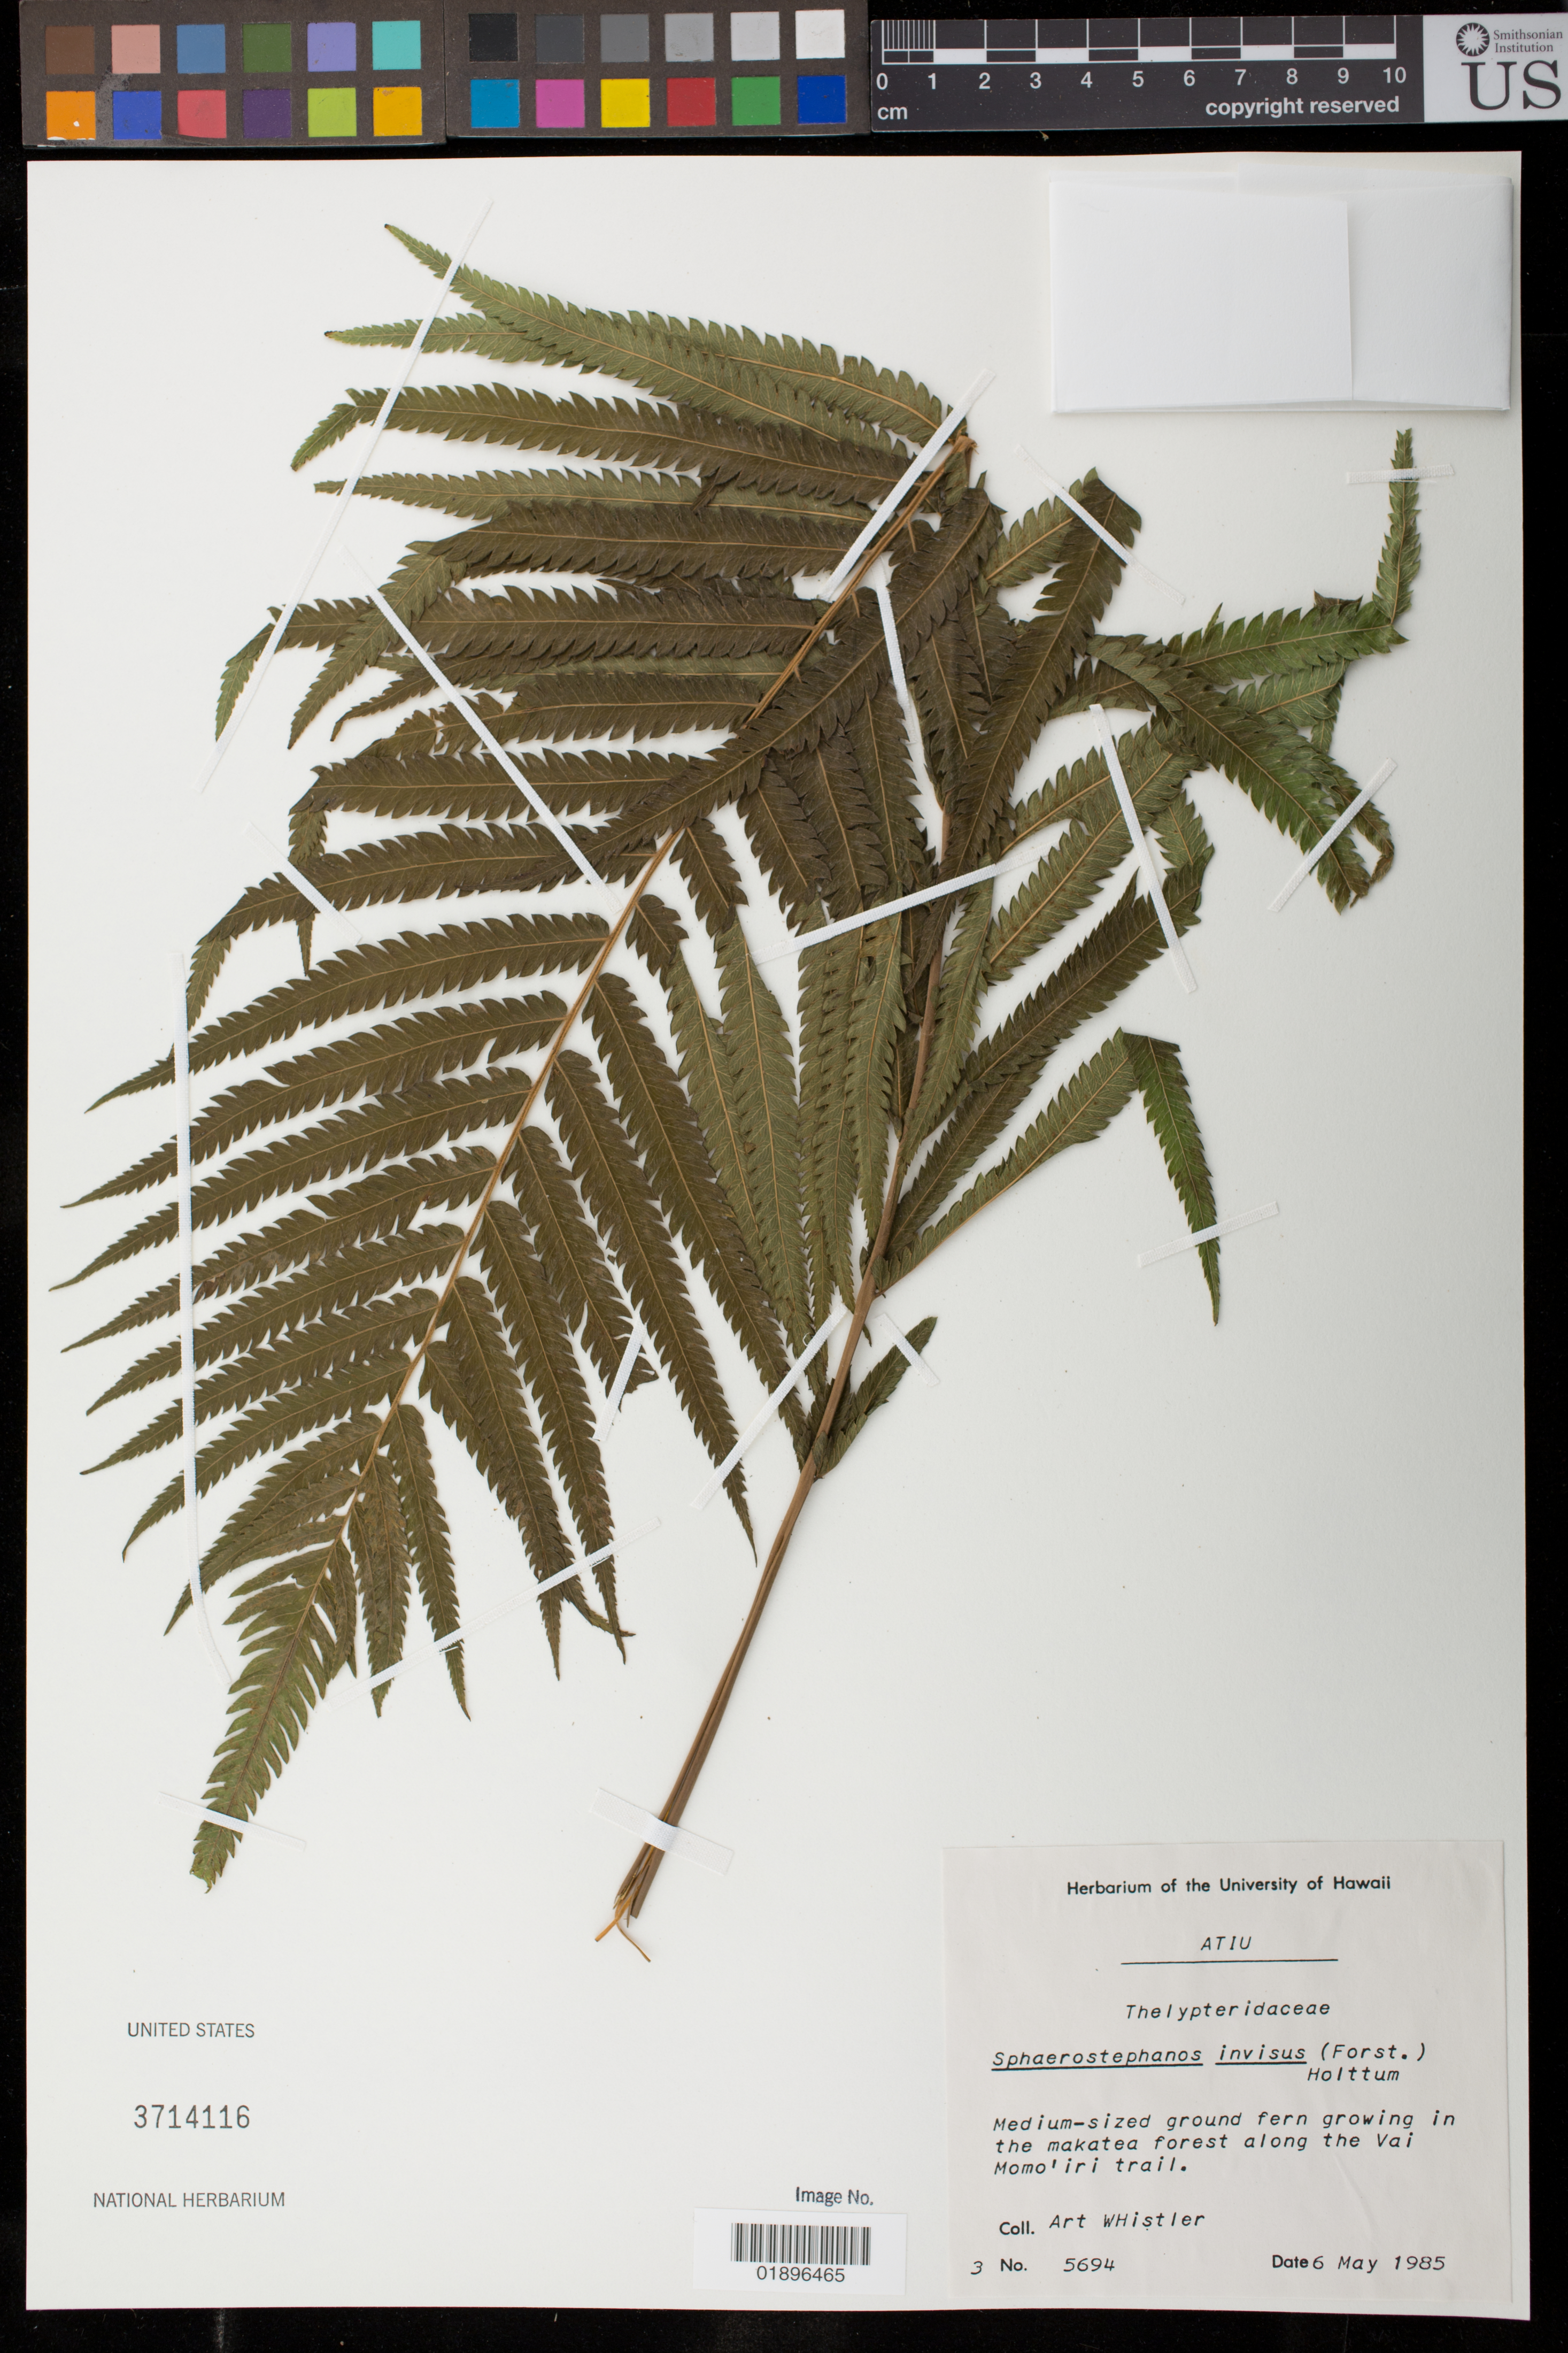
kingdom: Plantae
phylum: Tracheophyta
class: Polypodiopsida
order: Polypodiales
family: Thelypteridaceae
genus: Sphaerostephanos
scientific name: Sphaerostephanos invisus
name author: (G. Forst.) Holttum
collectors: A. Whistler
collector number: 5694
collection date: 1985-05-06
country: Cook Islands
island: Atiu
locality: In the forest along the Vai Momo'iri Trail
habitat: Makatea forest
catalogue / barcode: US 3714116